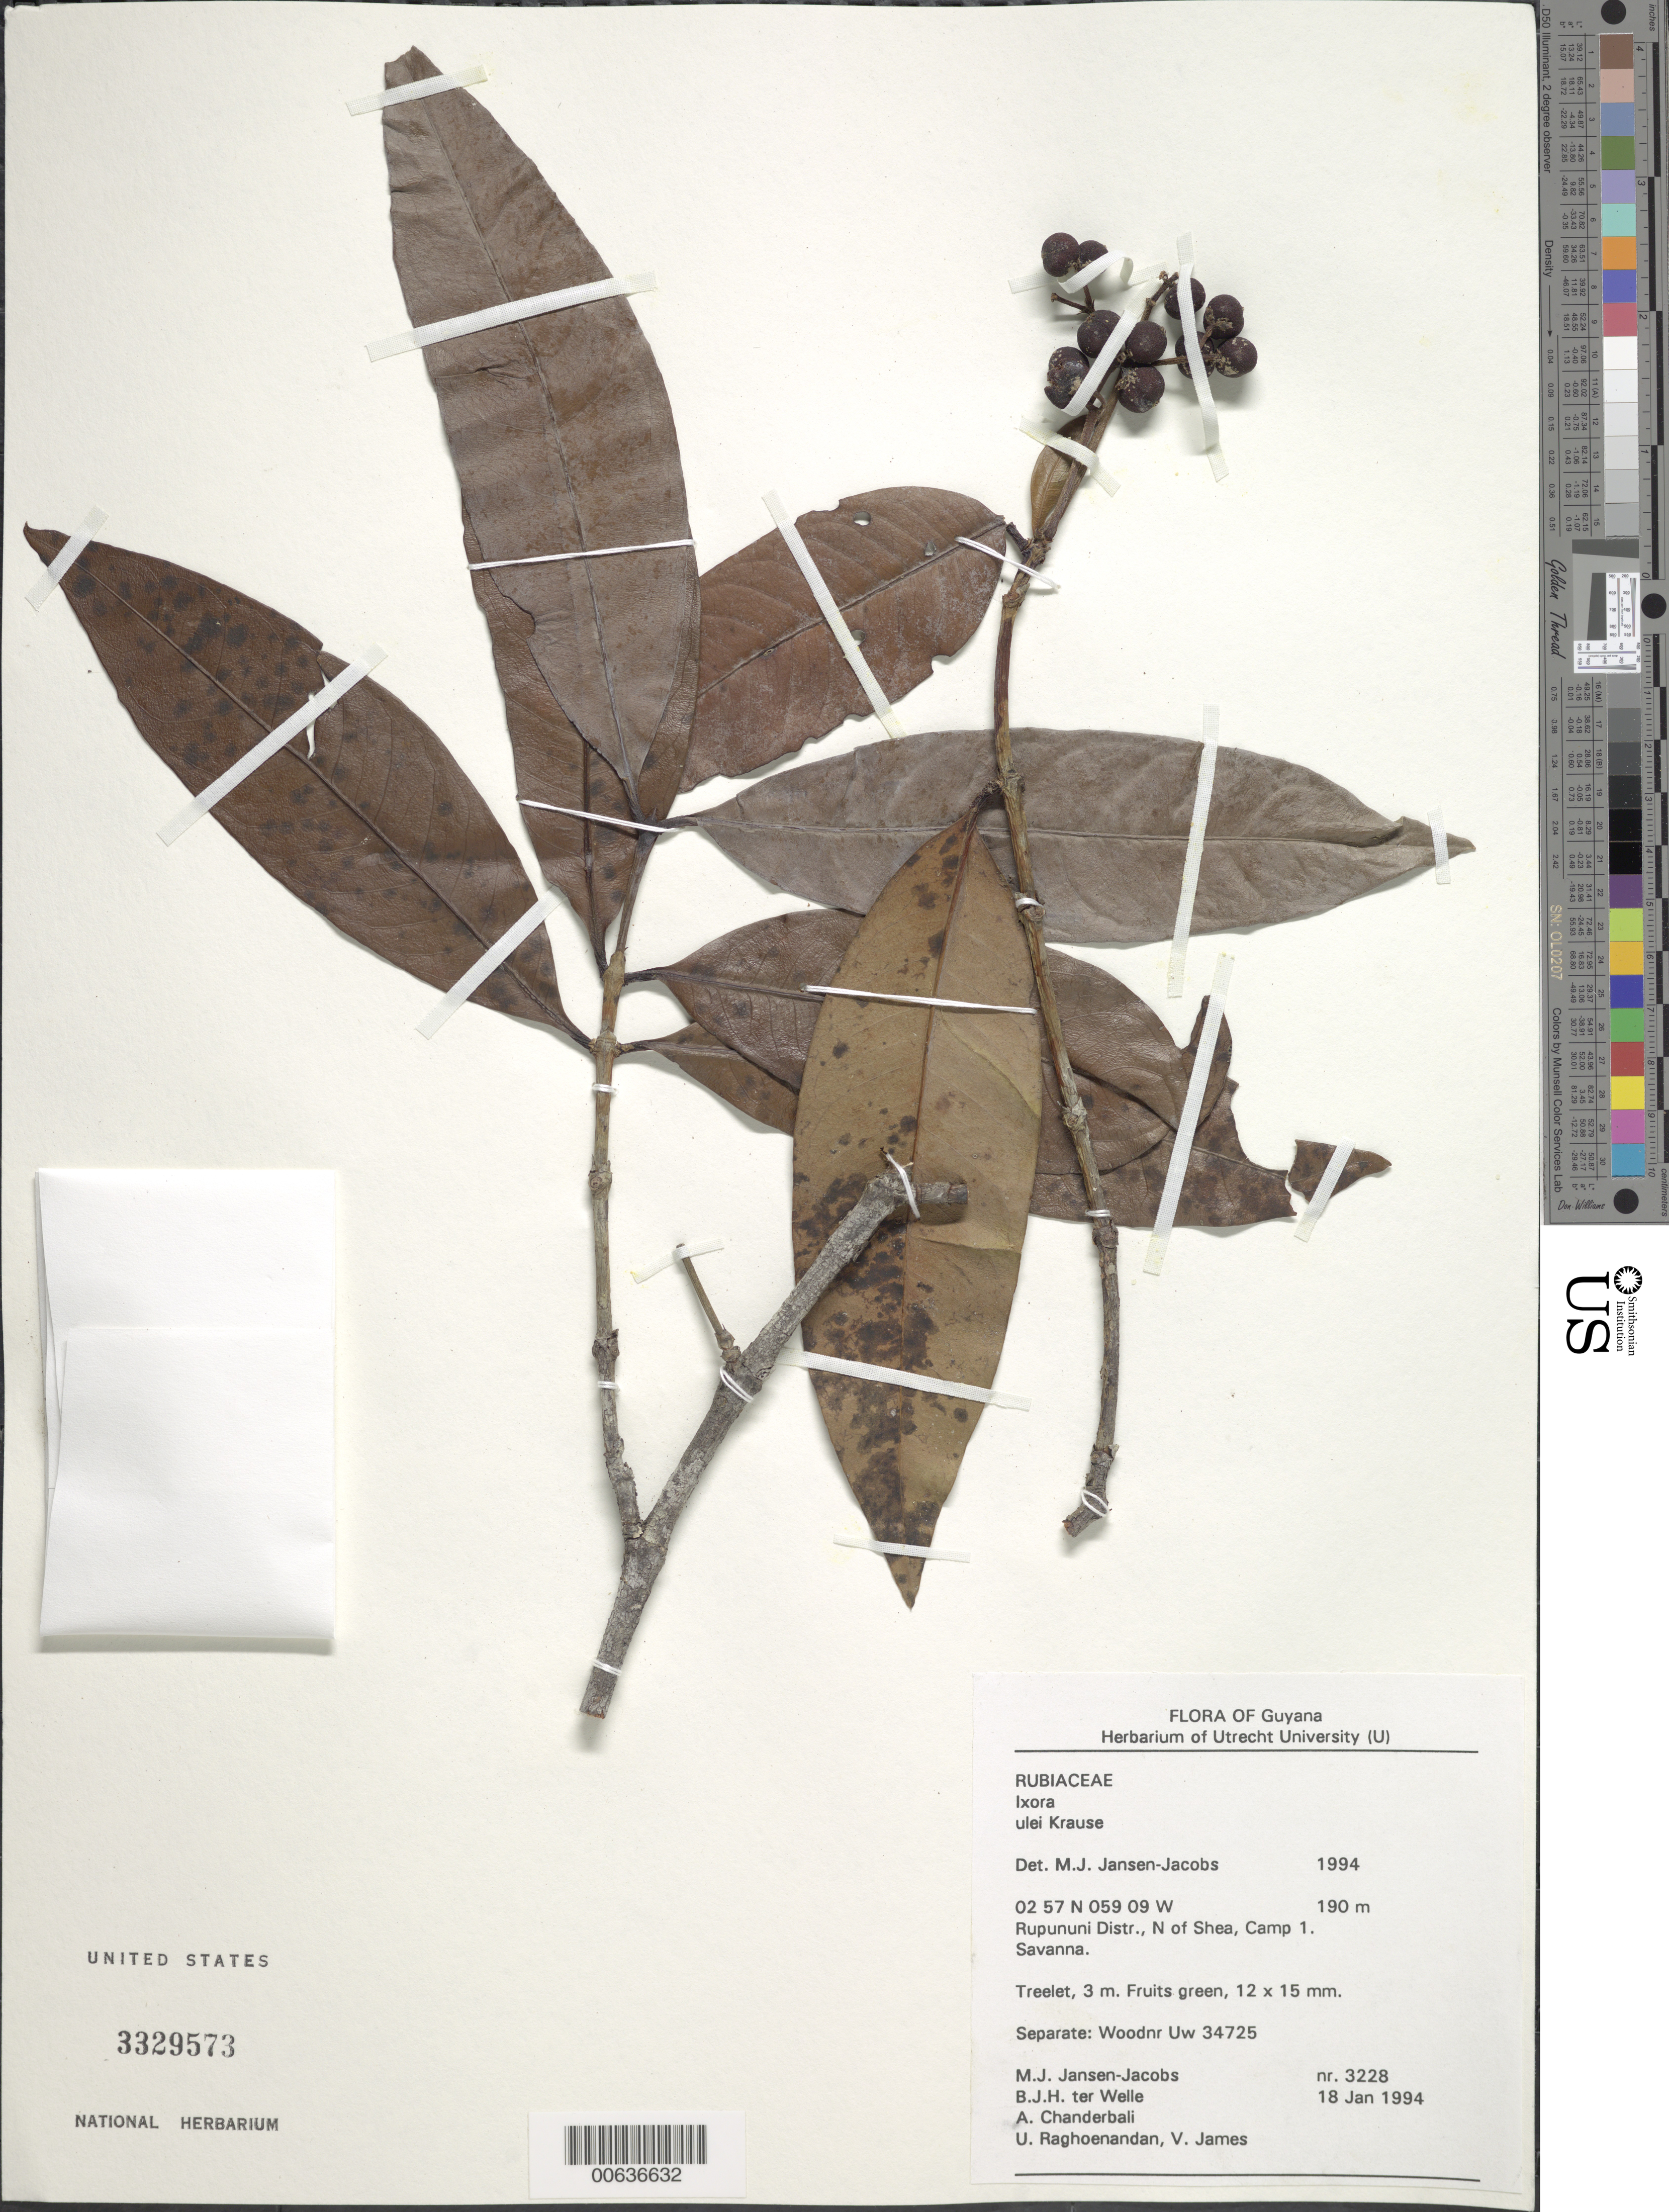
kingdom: Plantae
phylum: Tracheophyta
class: Magnoliopsida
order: Gentianales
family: Rubiaceae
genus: Ixora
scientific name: Ixora ulei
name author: K. Krause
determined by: Jansen-Jacobs, M. J., (U), Nationaal Herbarium Nederland, Utrecht University branch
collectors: M. J. Jansen-Jacobs, B. Welle, A. S. Chanderbali, U. Raghoenandan & V. James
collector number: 3228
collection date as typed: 18-Jan-94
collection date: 1994-01-18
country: Guyana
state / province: U. Takutu-U. Essequibo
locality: Shea, N of, camp 1, Rupununi District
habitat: Savanna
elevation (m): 190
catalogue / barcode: US 3329573